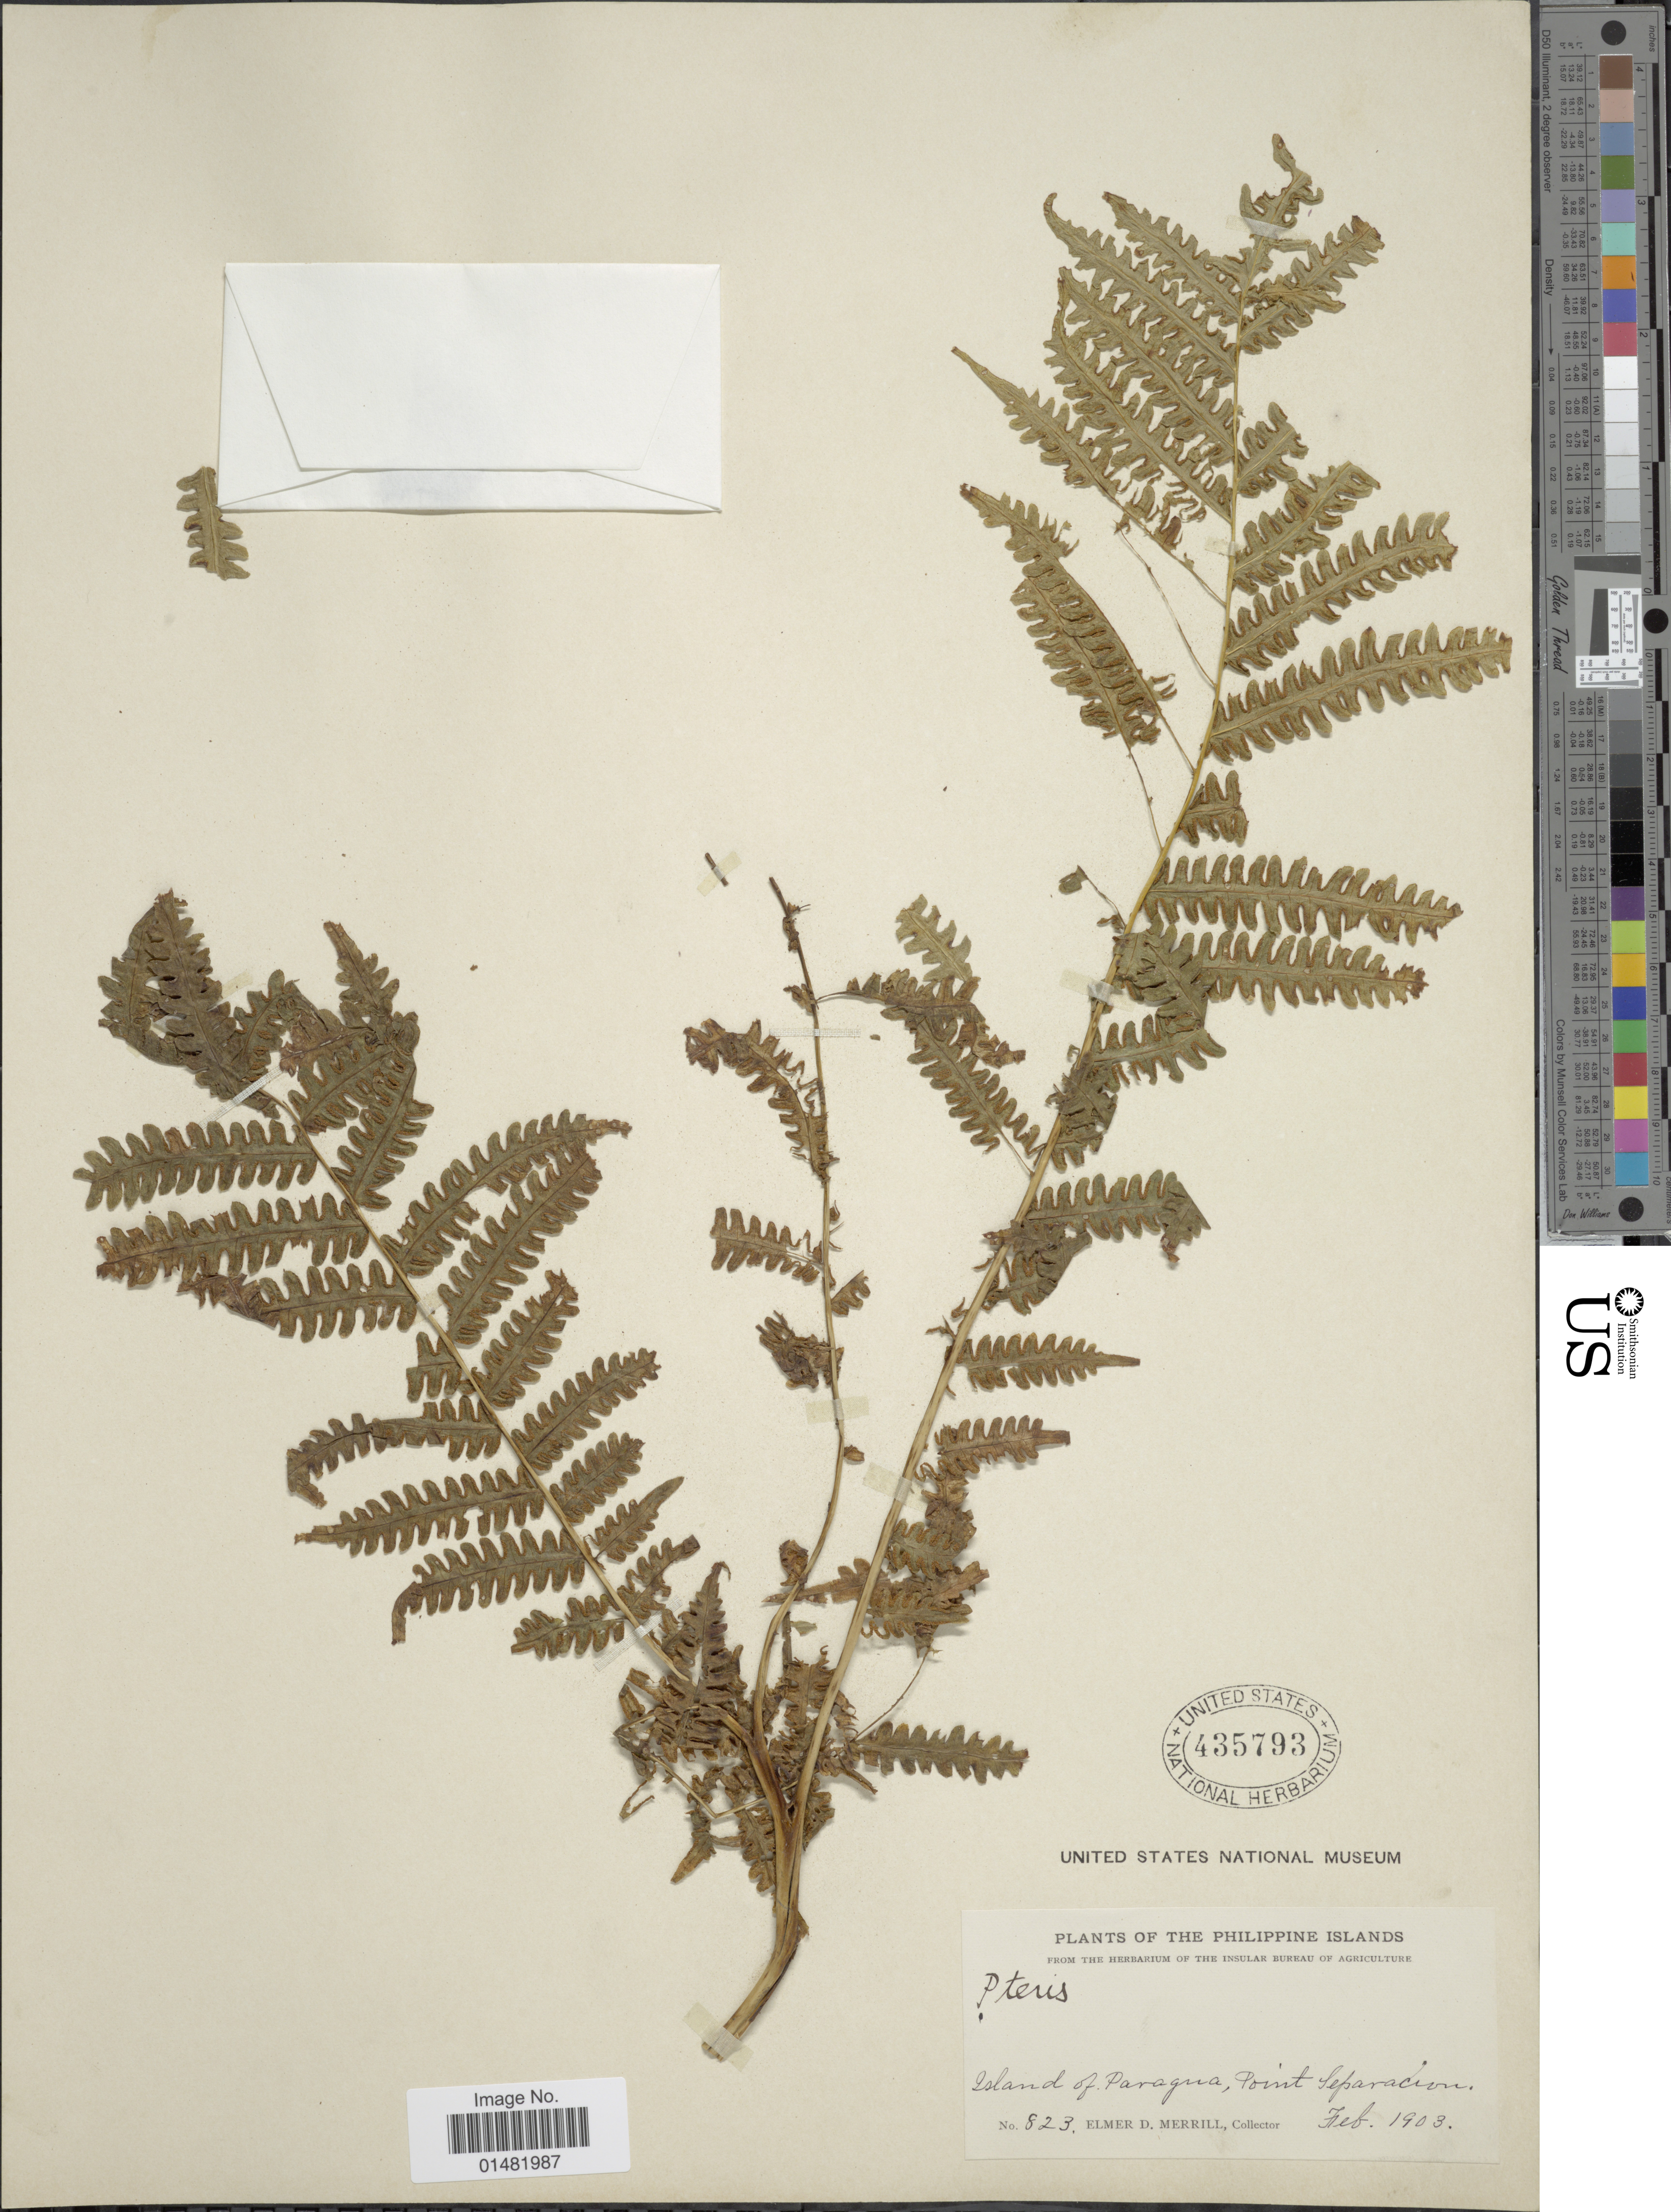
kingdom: Plantae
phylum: Tracheophyta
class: Polypodiopsida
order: Polypodiales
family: Pteridaceae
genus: Pteris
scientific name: Pteris tripartita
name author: Sw.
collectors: E. D. Merrill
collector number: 823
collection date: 1903-02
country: Philippines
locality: Philippine Islands, Island of Paragua, Point Separachon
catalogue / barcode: US 435793